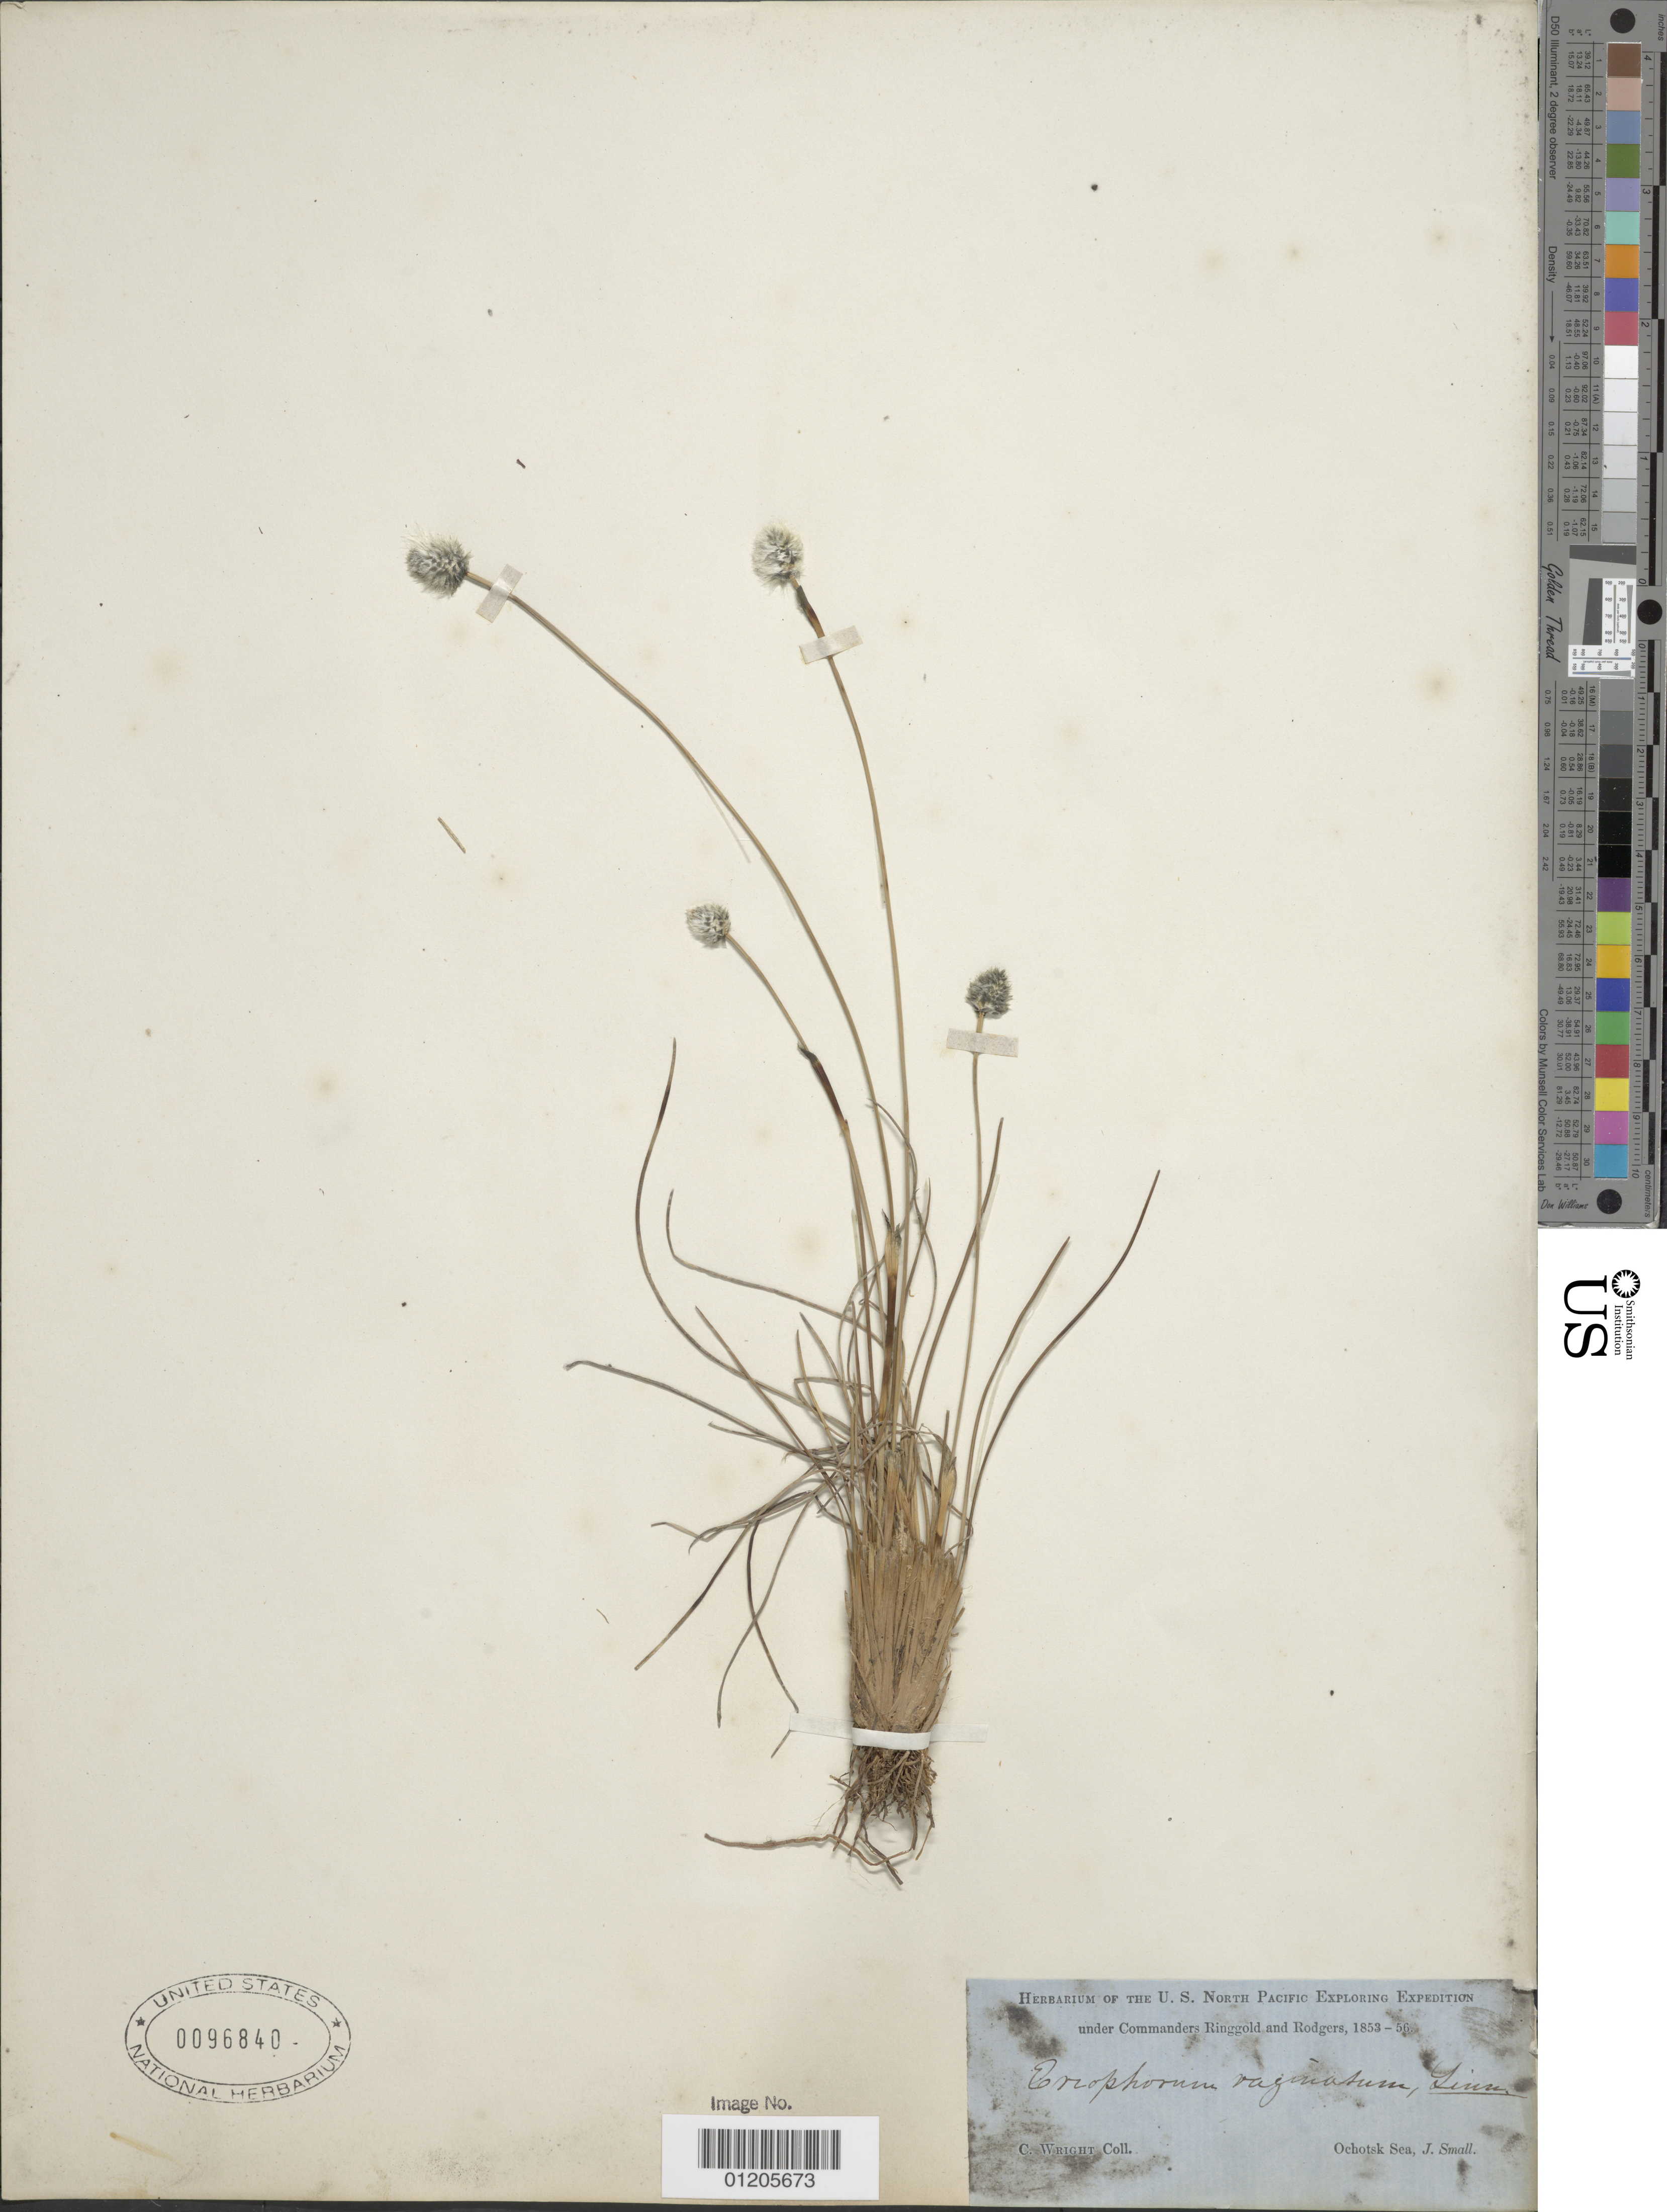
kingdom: Plantae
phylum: Tracheophyta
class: Liliopsida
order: Poales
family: Cyperaceae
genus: Eriophorum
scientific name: Eriophorum vaginatum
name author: L.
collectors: C. Wright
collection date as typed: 1853 to -- --- 1856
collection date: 1853/1856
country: Russian Federation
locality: Ochotsk Sea.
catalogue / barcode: US 96840